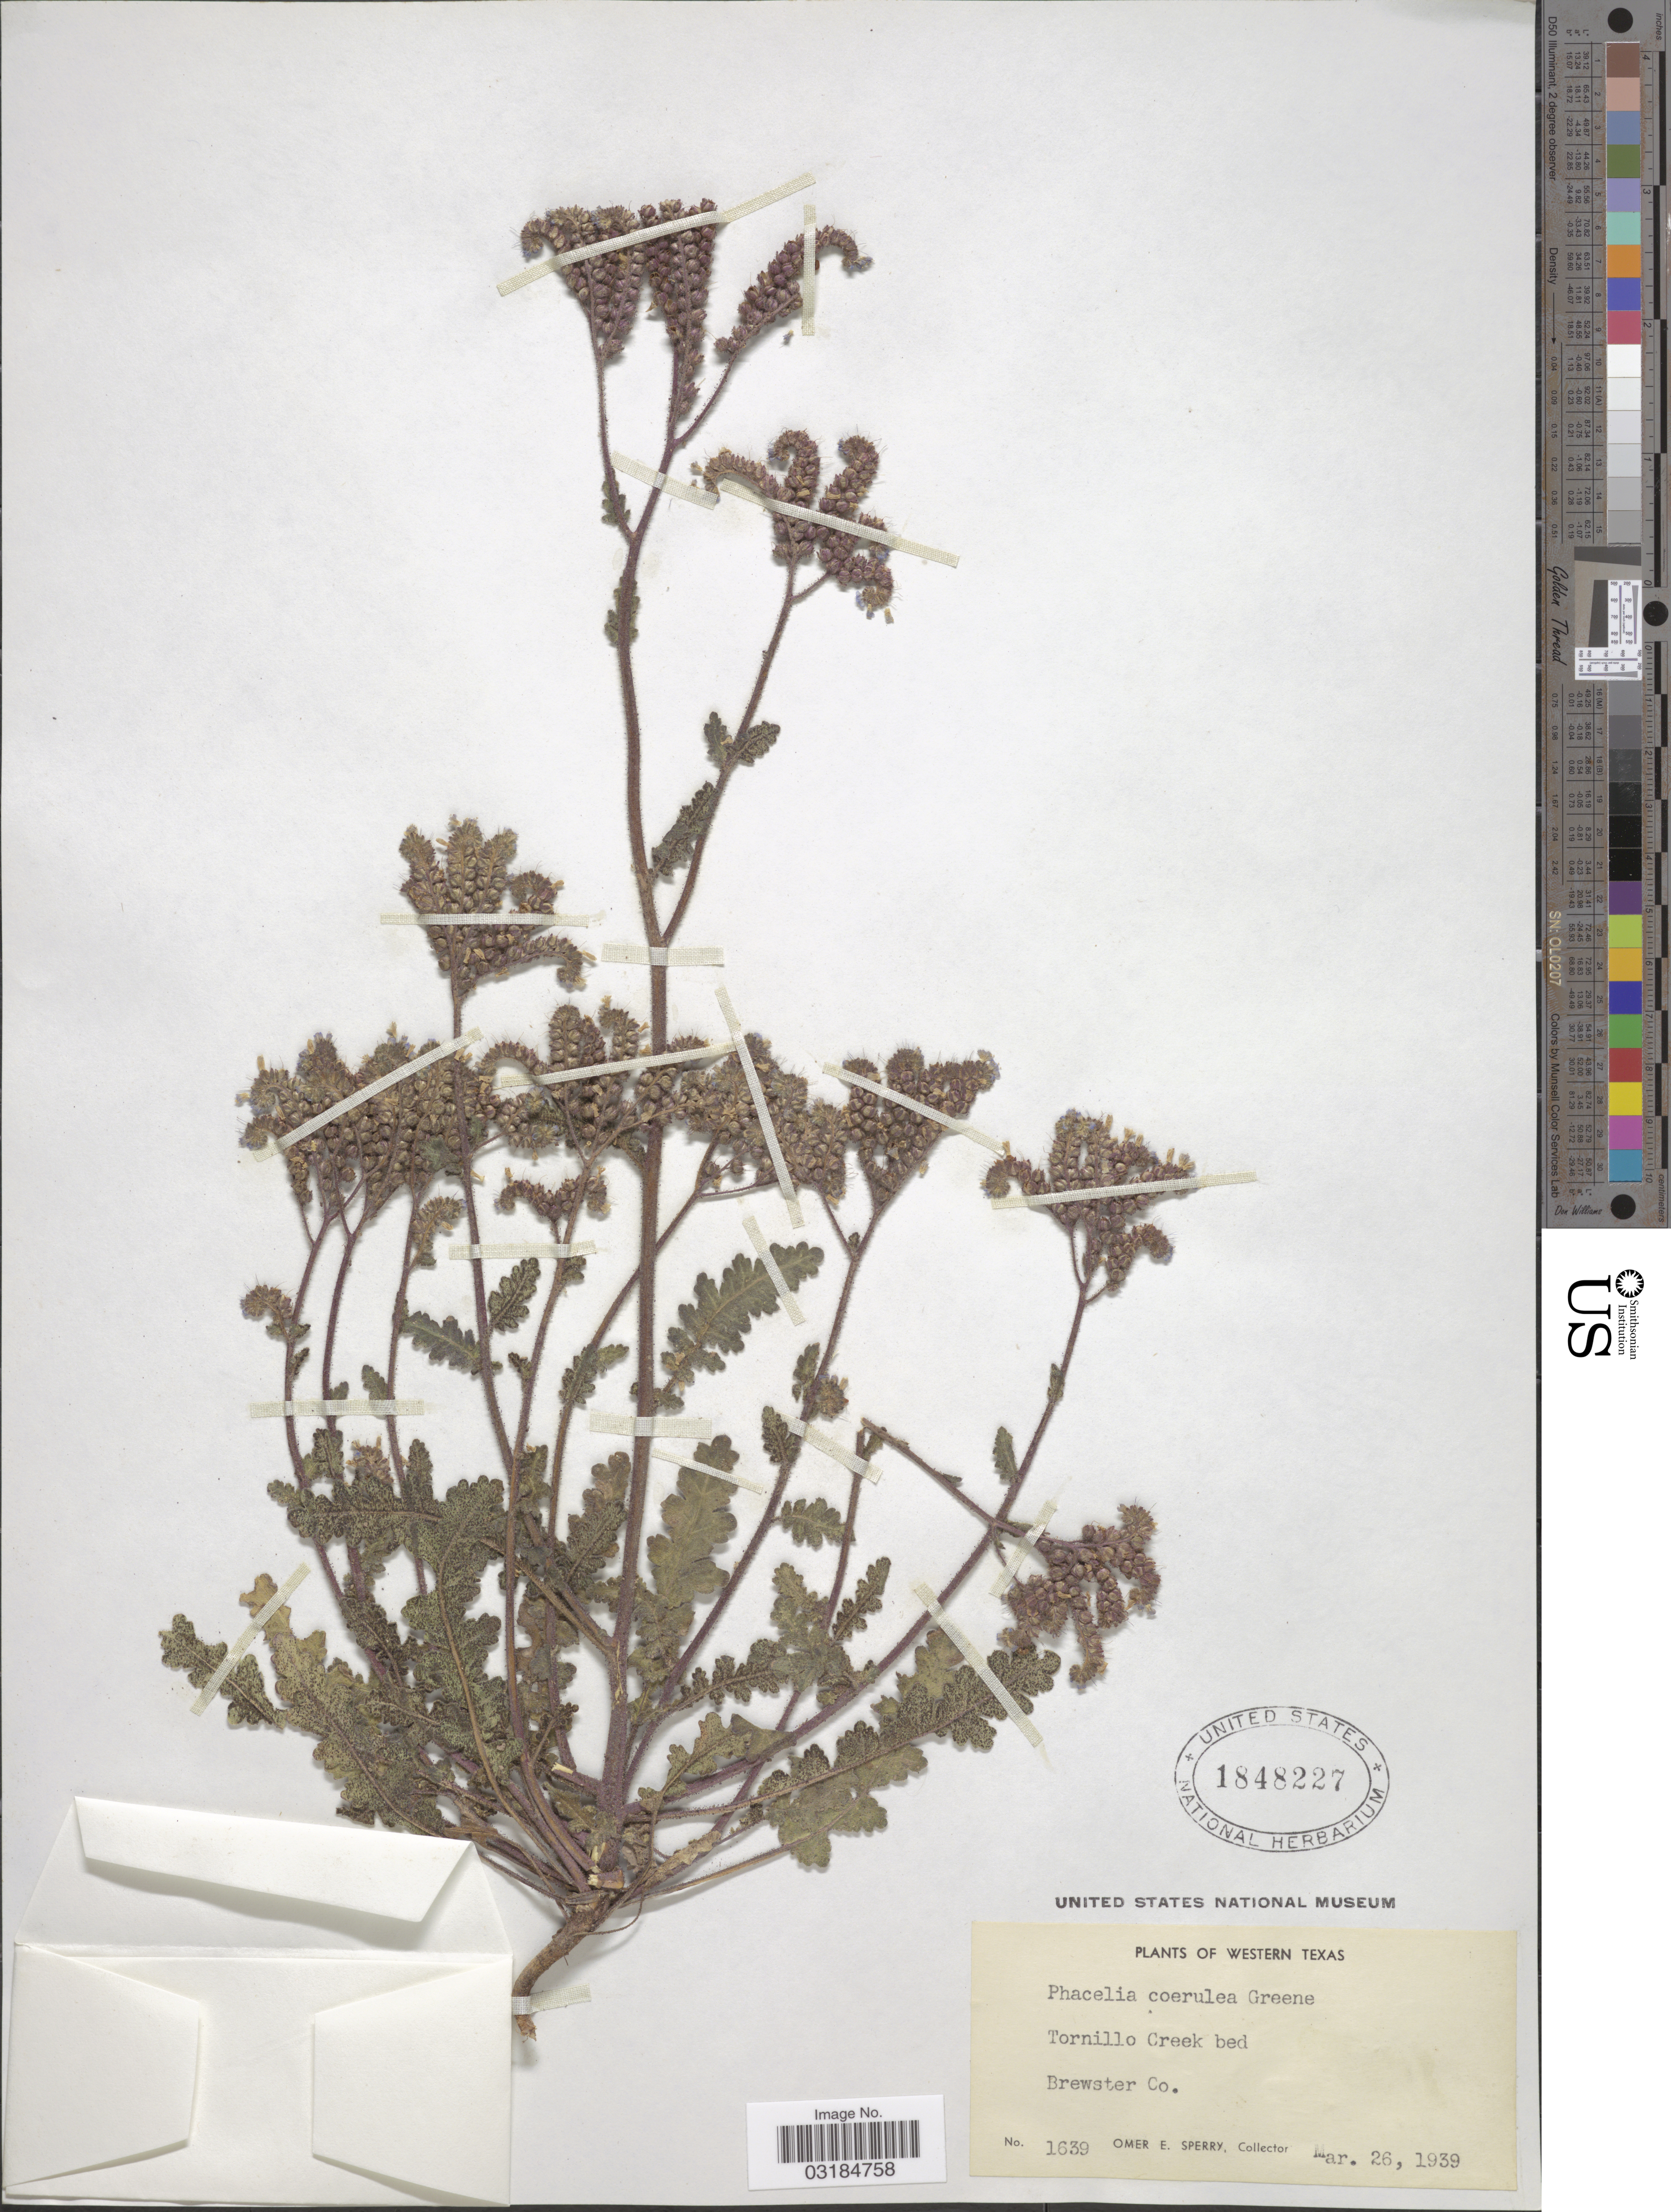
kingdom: Plantae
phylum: Tracheophyta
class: Magnoliopsida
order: Boraginales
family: Hydrophyllaceae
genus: Phacelia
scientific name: Phacelia caerulea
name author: Greene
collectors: O. E. Sperry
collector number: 1639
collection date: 1939-03-26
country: United States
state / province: Texas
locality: Western Texas, Tornillo Creek bed, Brewster Co.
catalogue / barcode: US 1848227